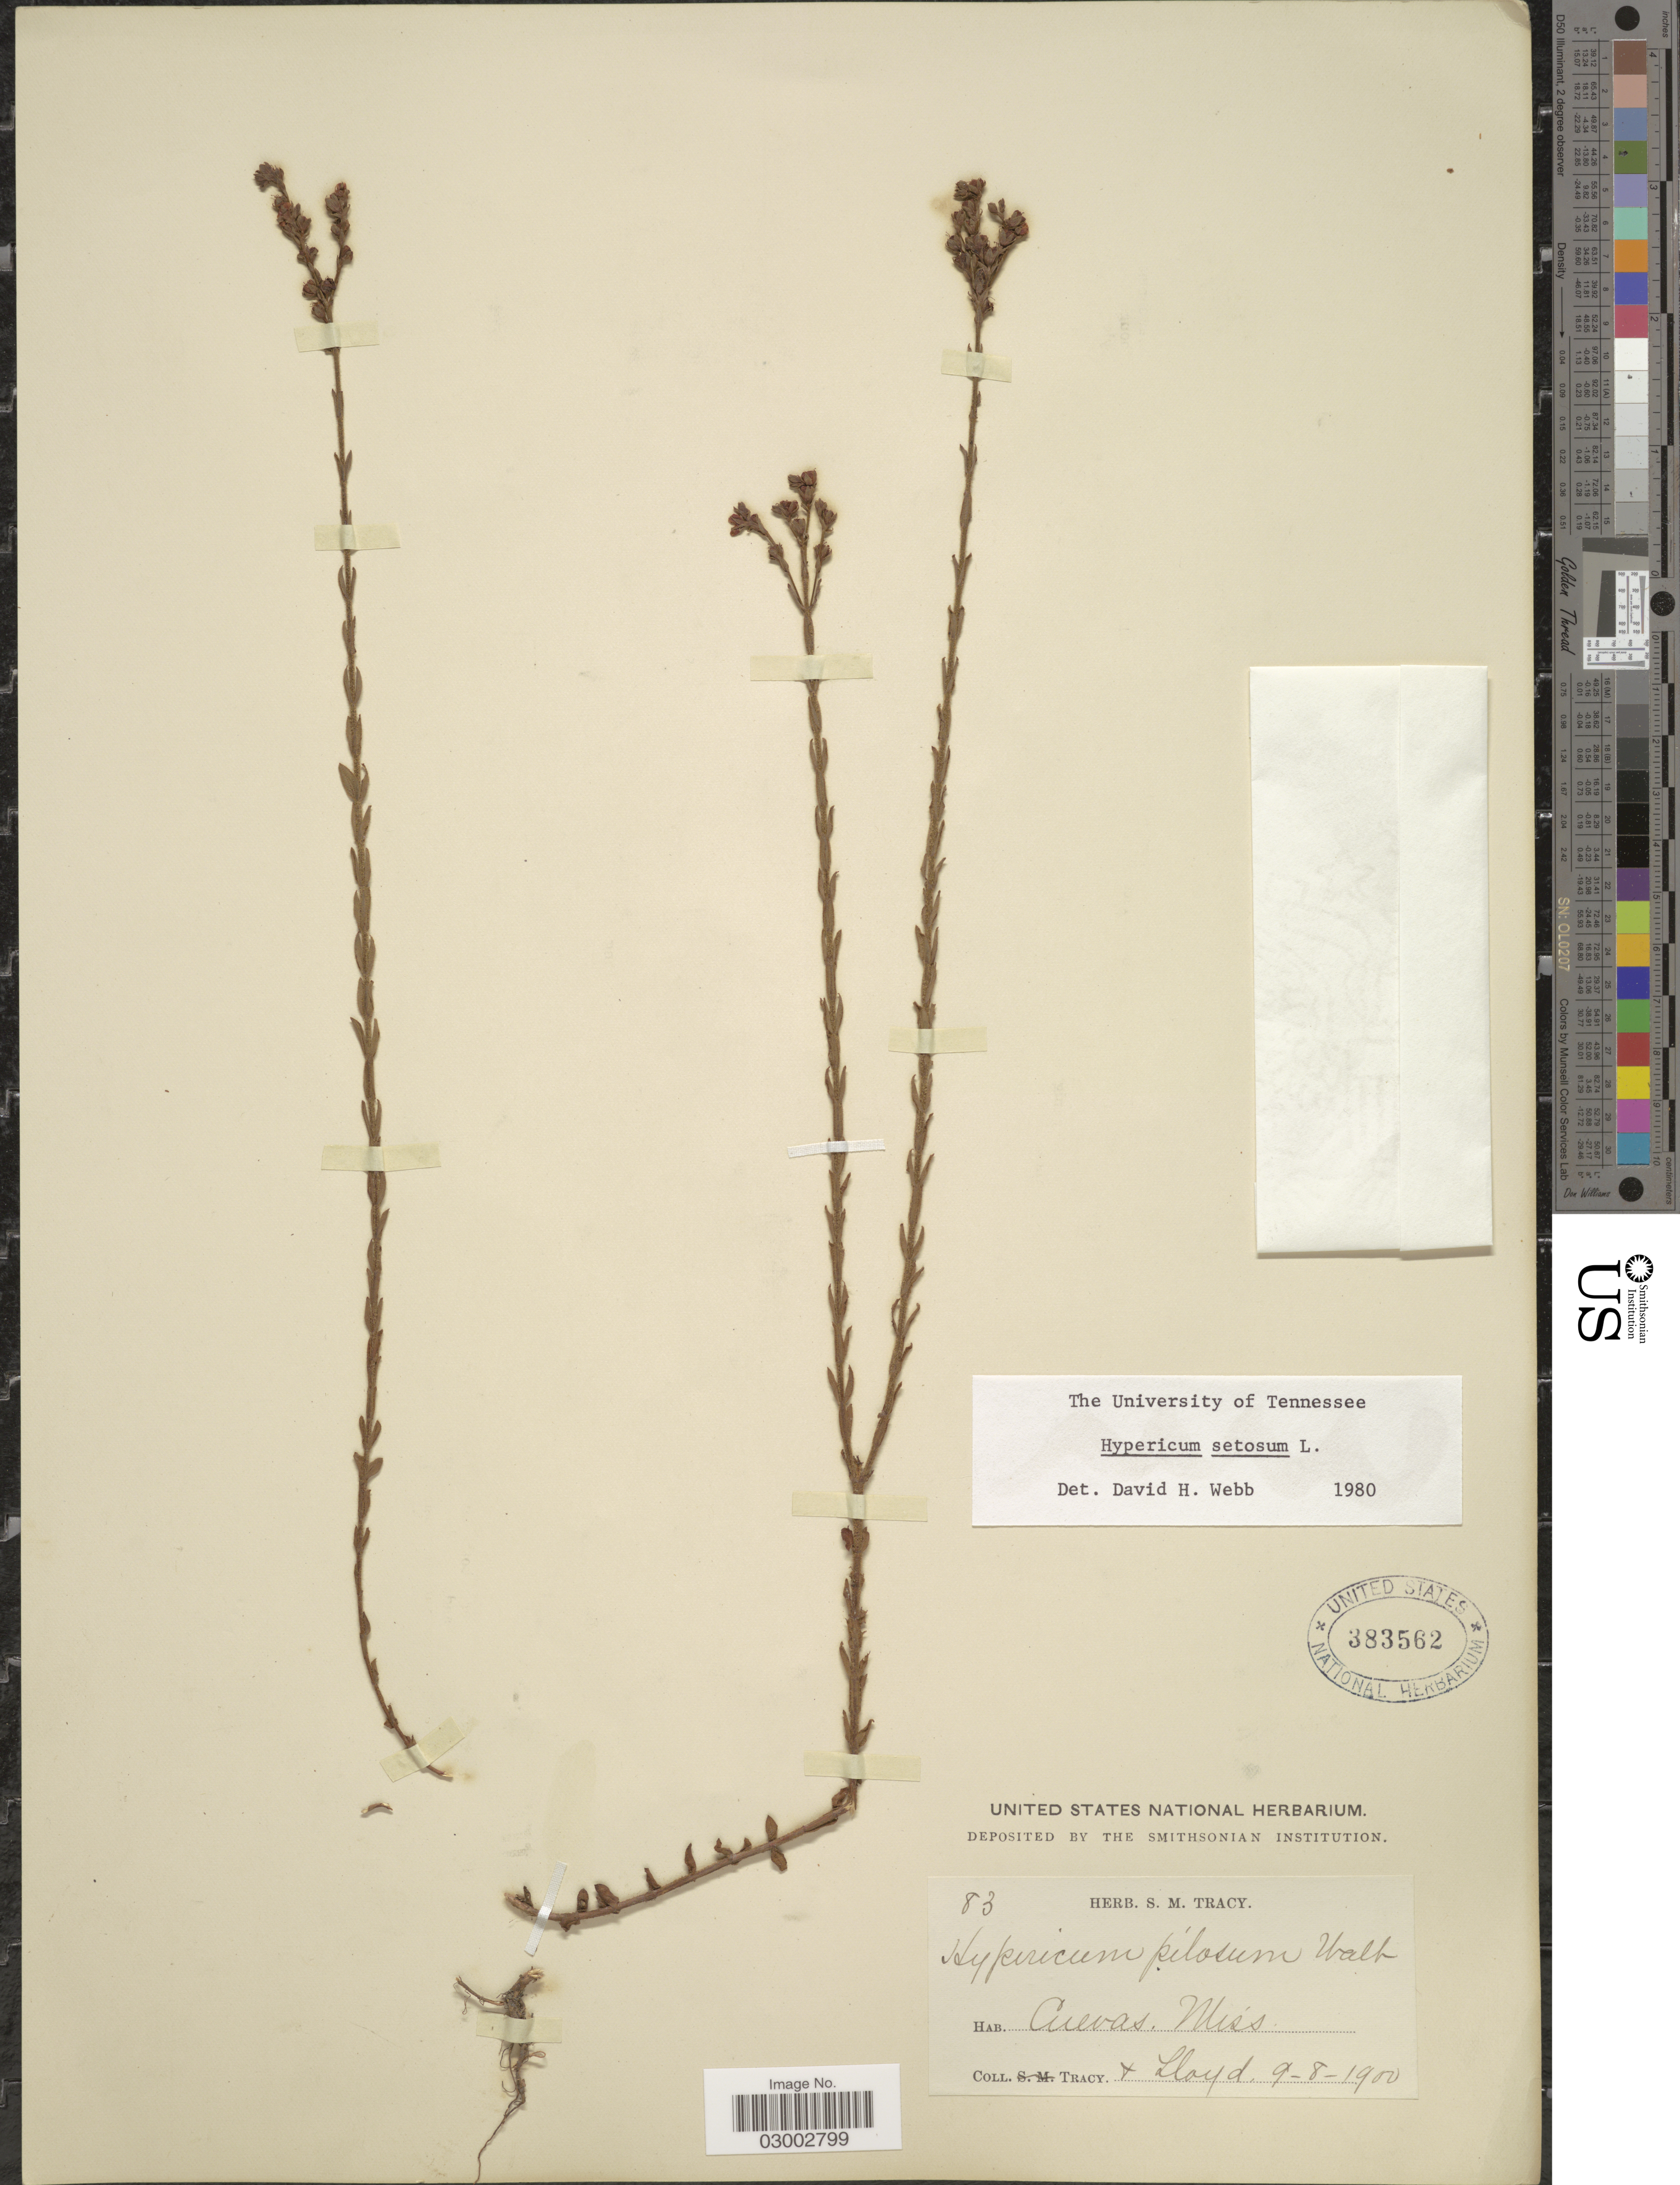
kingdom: Plantae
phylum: Tracheophyta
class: Magnoliopsida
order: Malpighiales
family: Hypericaceae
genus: Hypericum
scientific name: Hypericum setosum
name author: L.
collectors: -. Tracy & -- Lloyd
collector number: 83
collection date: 1900-09-08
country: United States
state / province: Mississippi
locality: Cuevas.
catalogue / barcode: US 383562